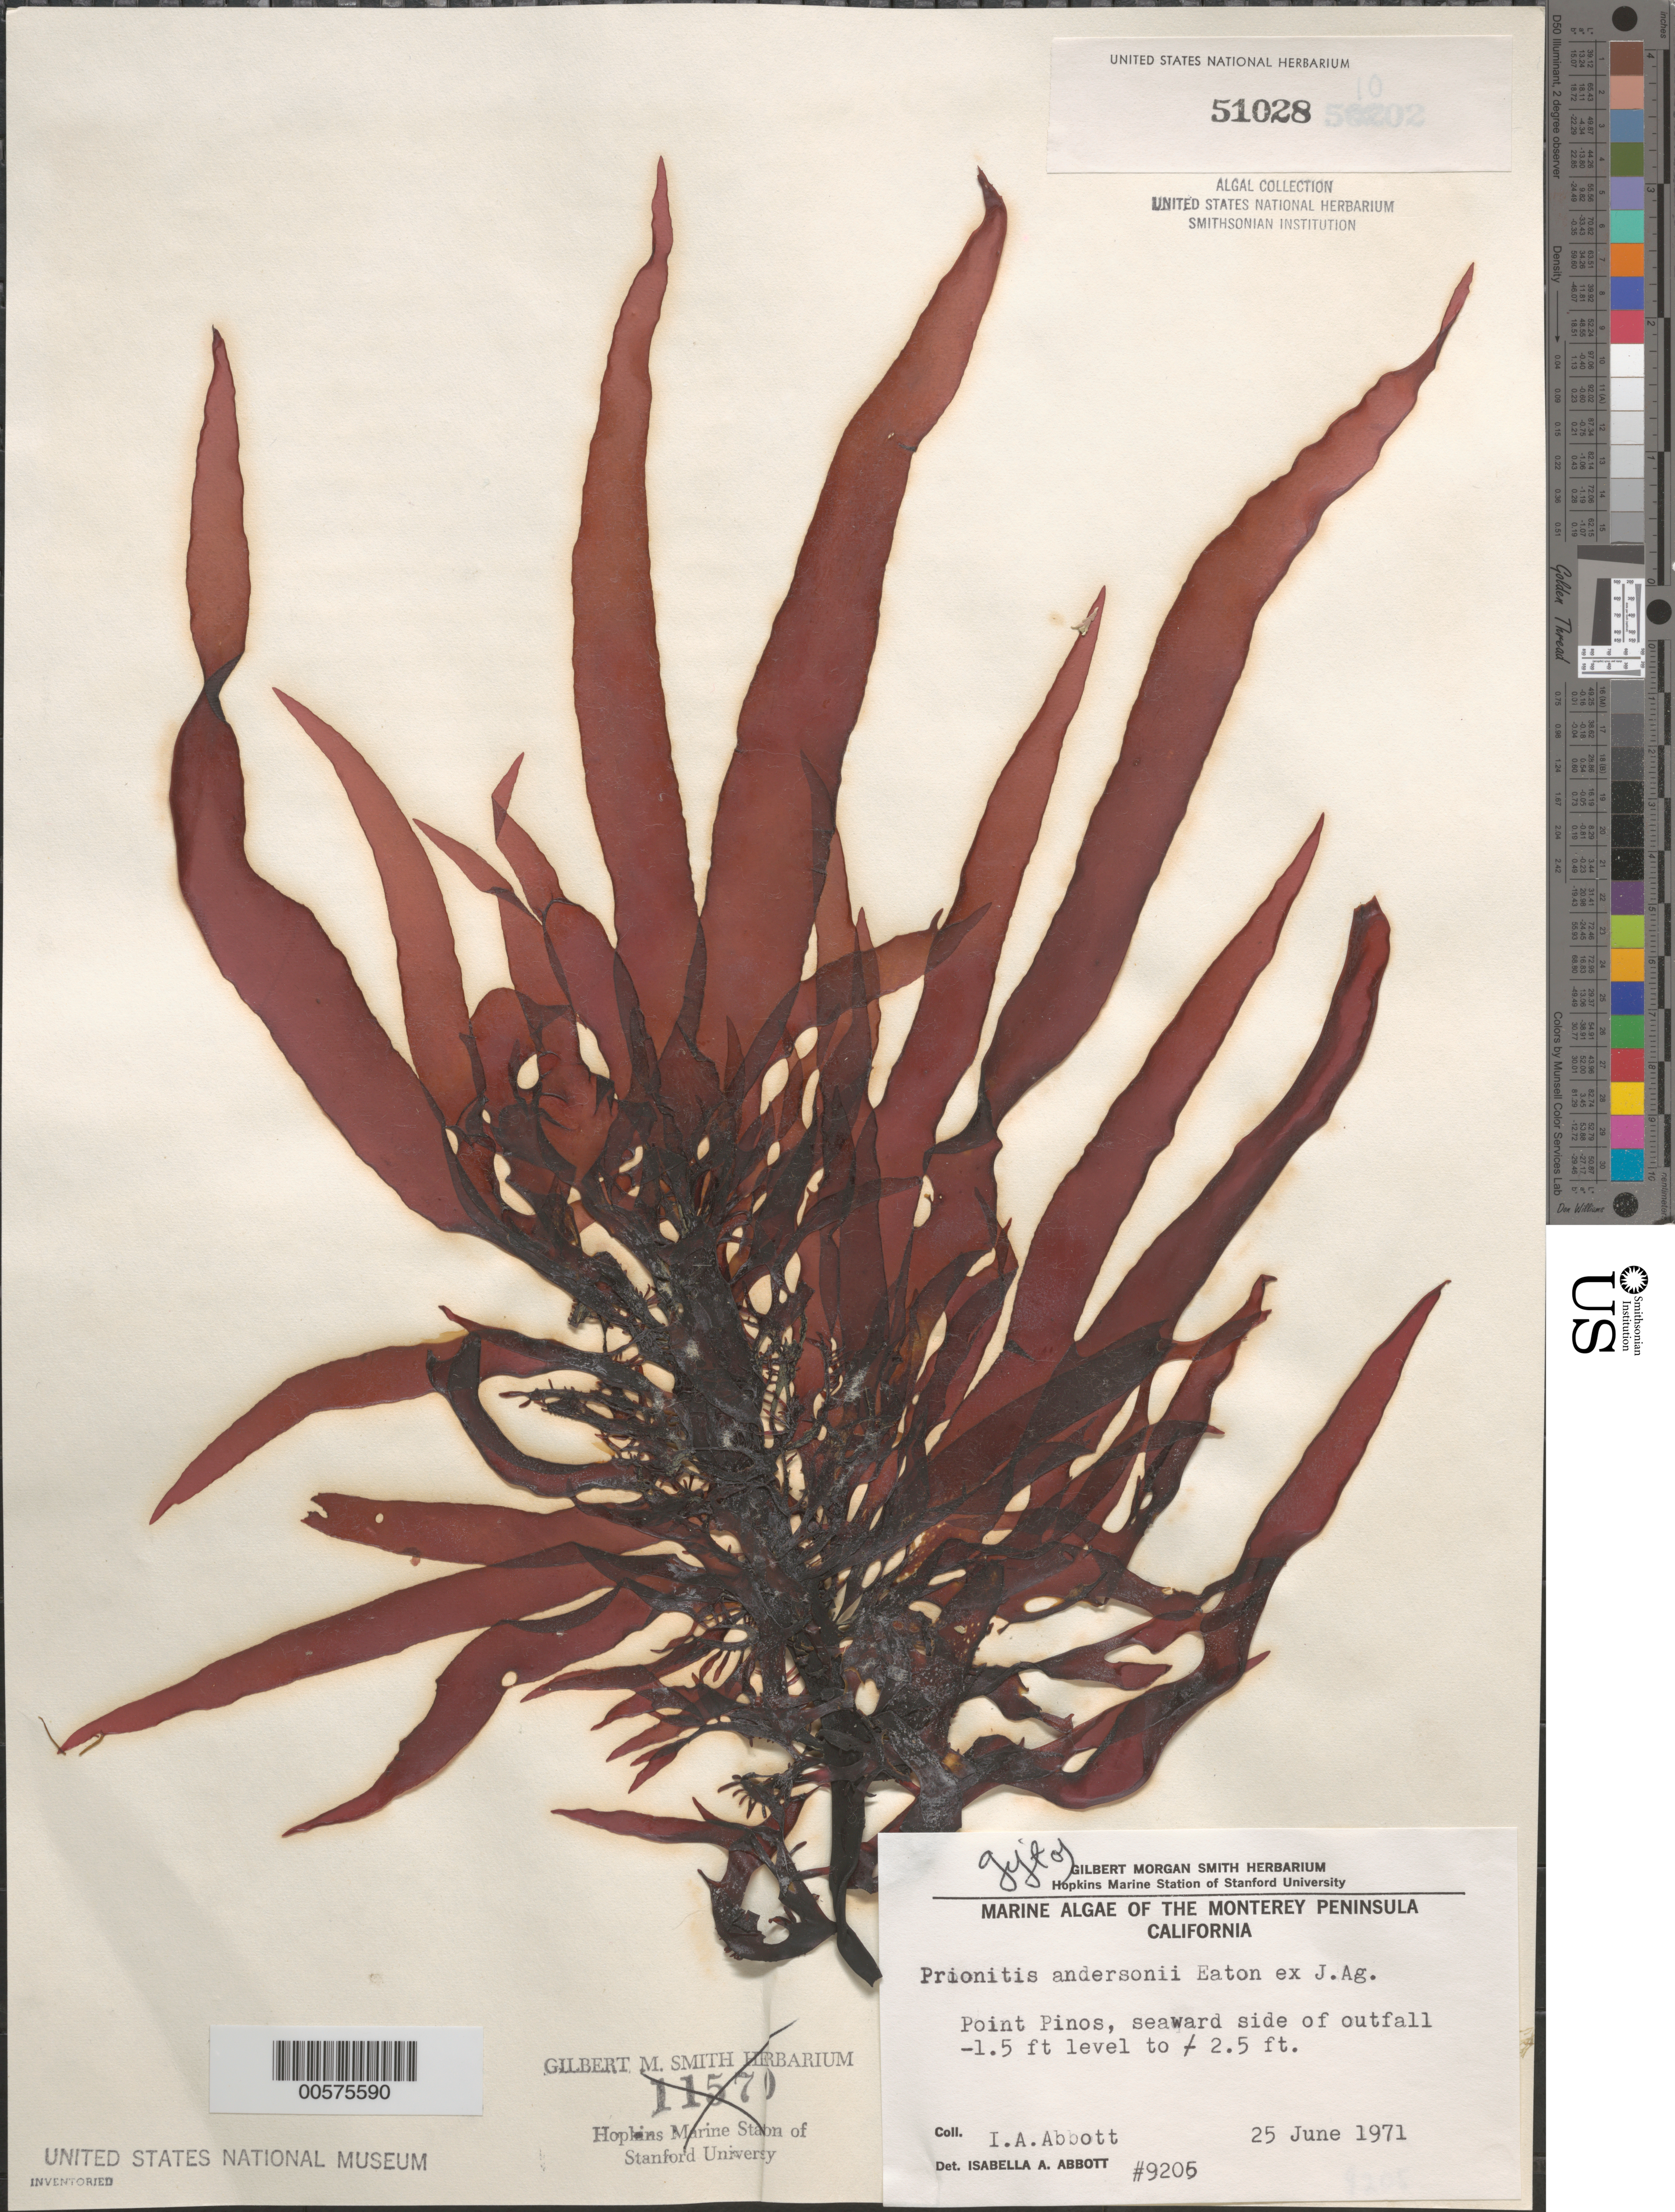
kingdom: Plantae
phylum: Rhodophyta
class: Florideophyceae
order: Cryptonemiales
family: Cryptonemiaceae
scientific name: Prionitis sternbergii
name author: (C. Agardh) J. Agardh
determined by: Algae name updating Project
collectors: I. A. Abbott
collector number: IAA 9205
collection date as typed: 25 Jun 1971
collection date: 1971-06-25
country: United States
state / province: California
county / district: Monterey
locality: Point Pinos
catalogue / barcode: US 51028